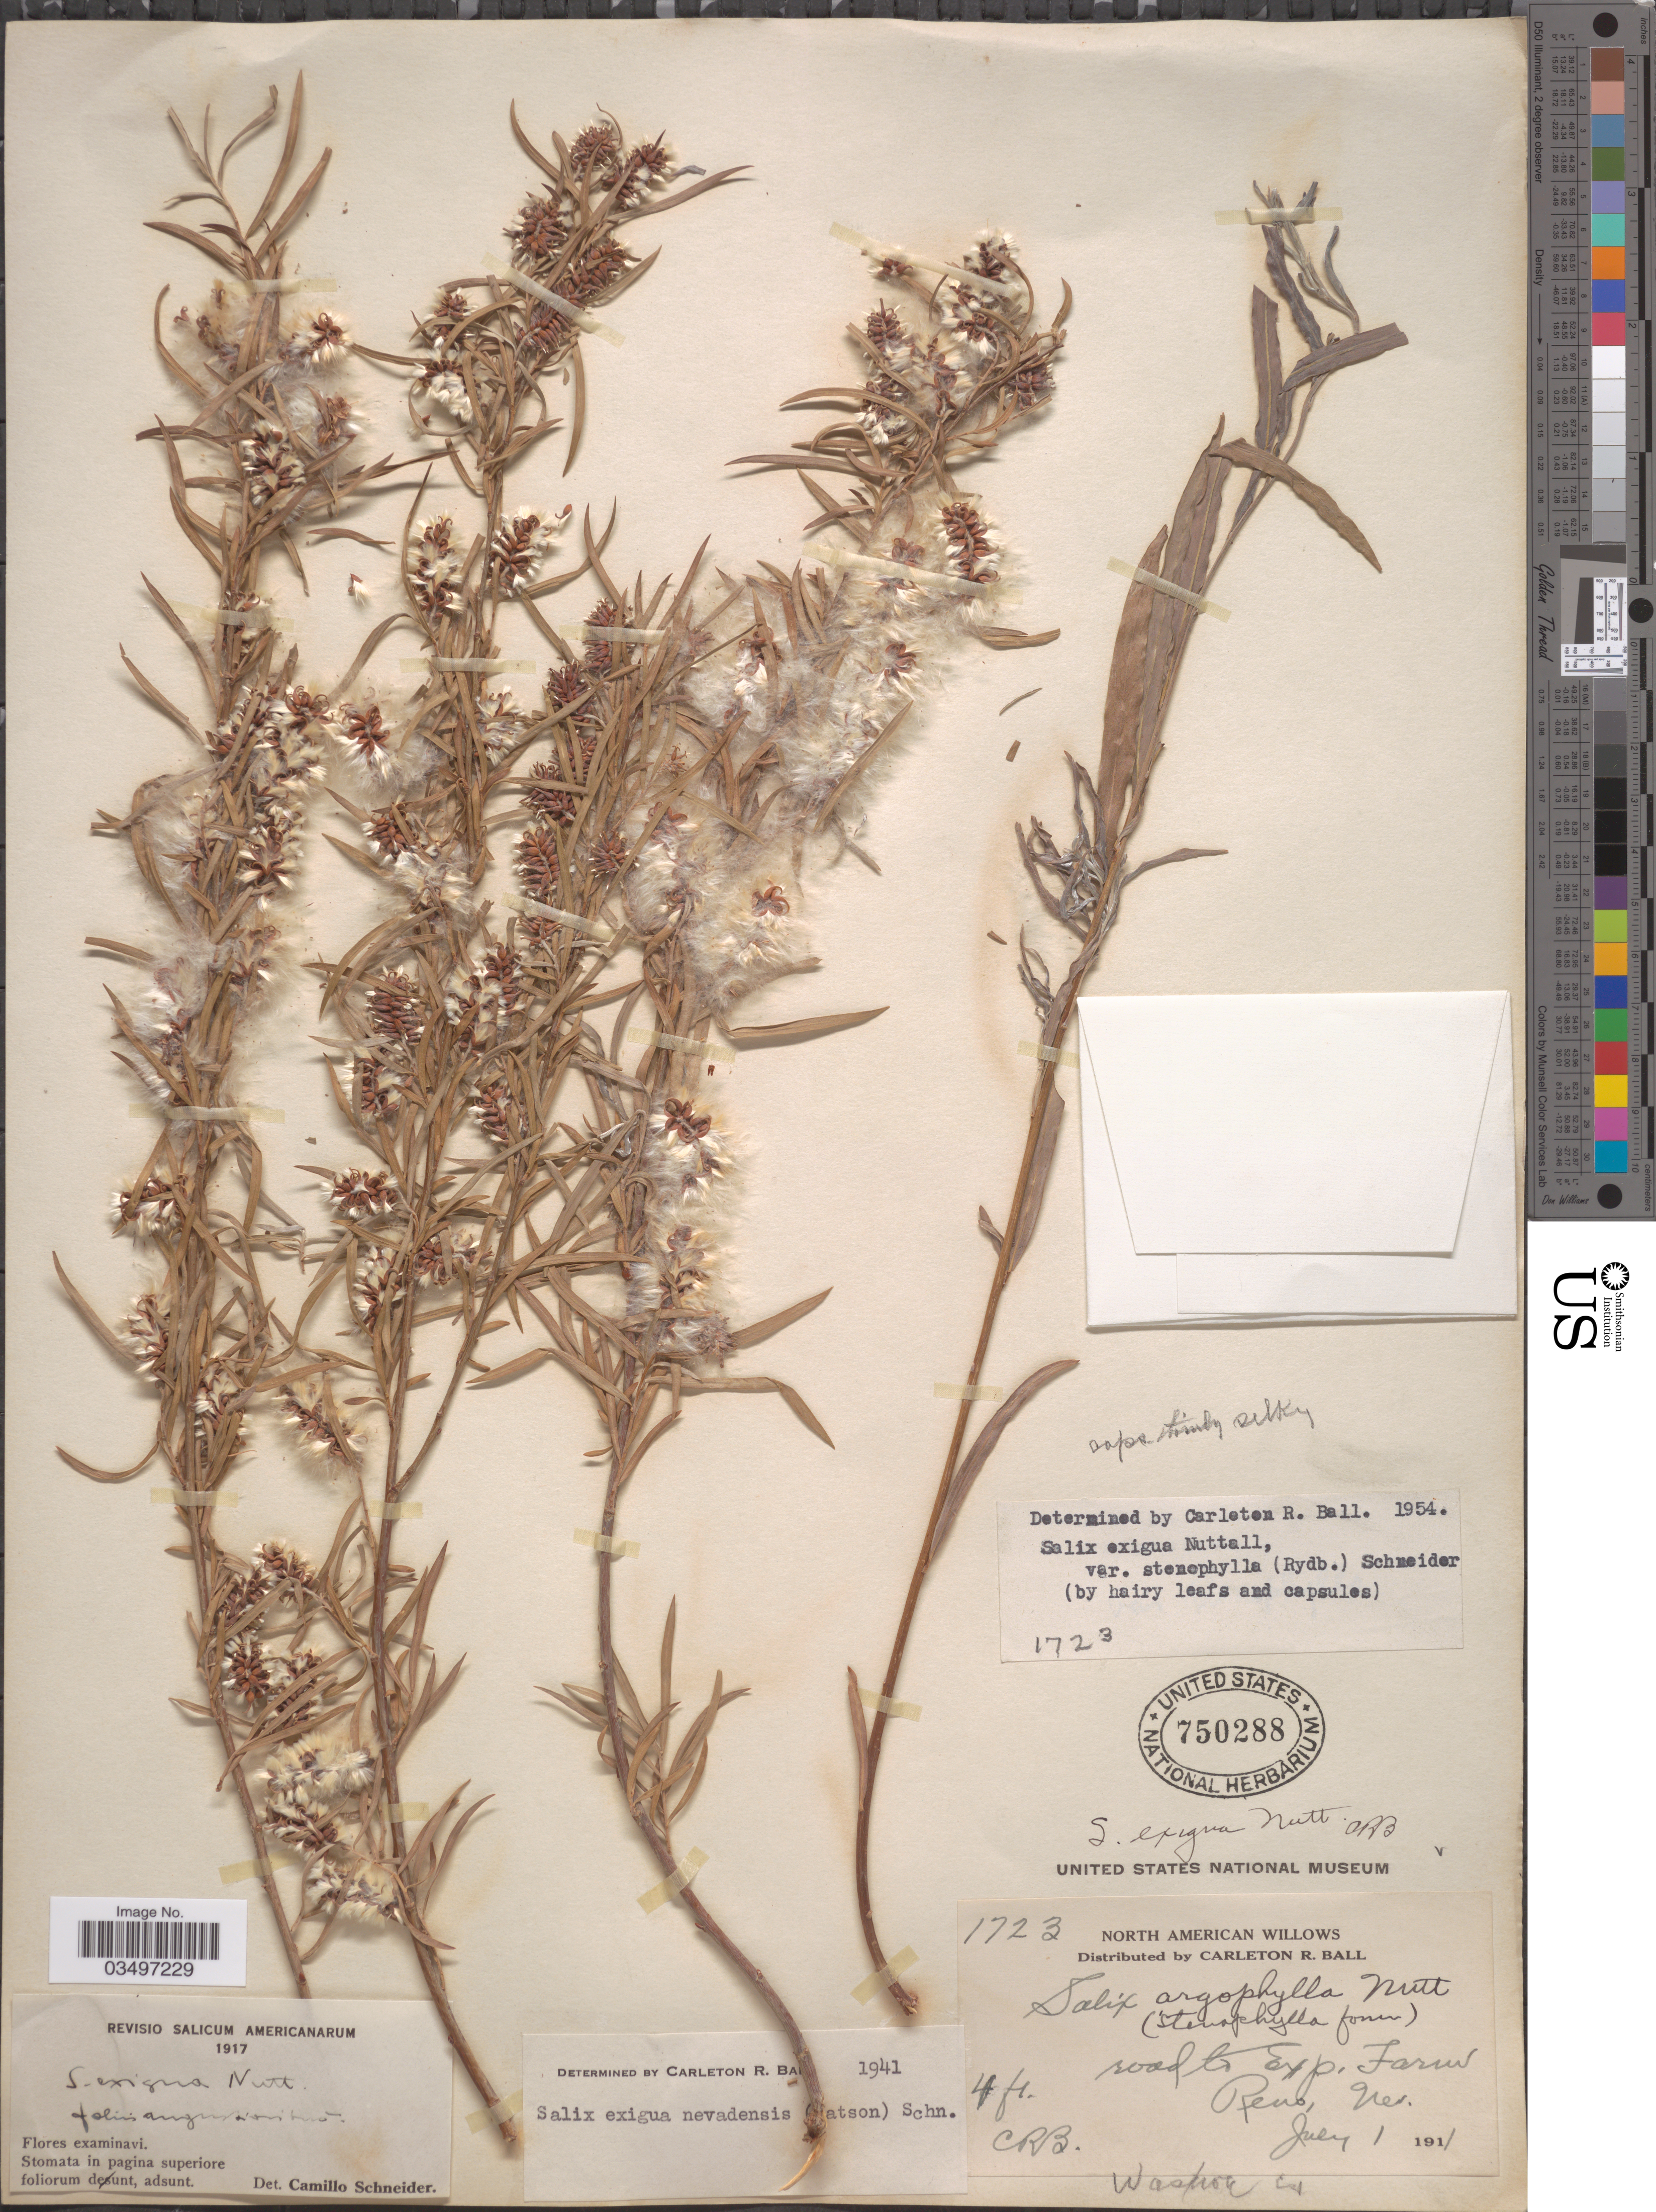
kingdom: Plantae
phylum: Tracheophyta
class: Magnoliopsida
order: Malpighiales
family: Salicaceae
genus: Salix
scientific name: Salix exigua var. stenophylla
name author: (Rydb.) C.K. Schneid.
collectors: C. R. Ball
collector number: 1723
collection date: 1911-07-01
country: United States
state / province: Nevada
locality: Road to Exp. Farm, Reno. Washoe Co.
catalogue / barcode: US 750288